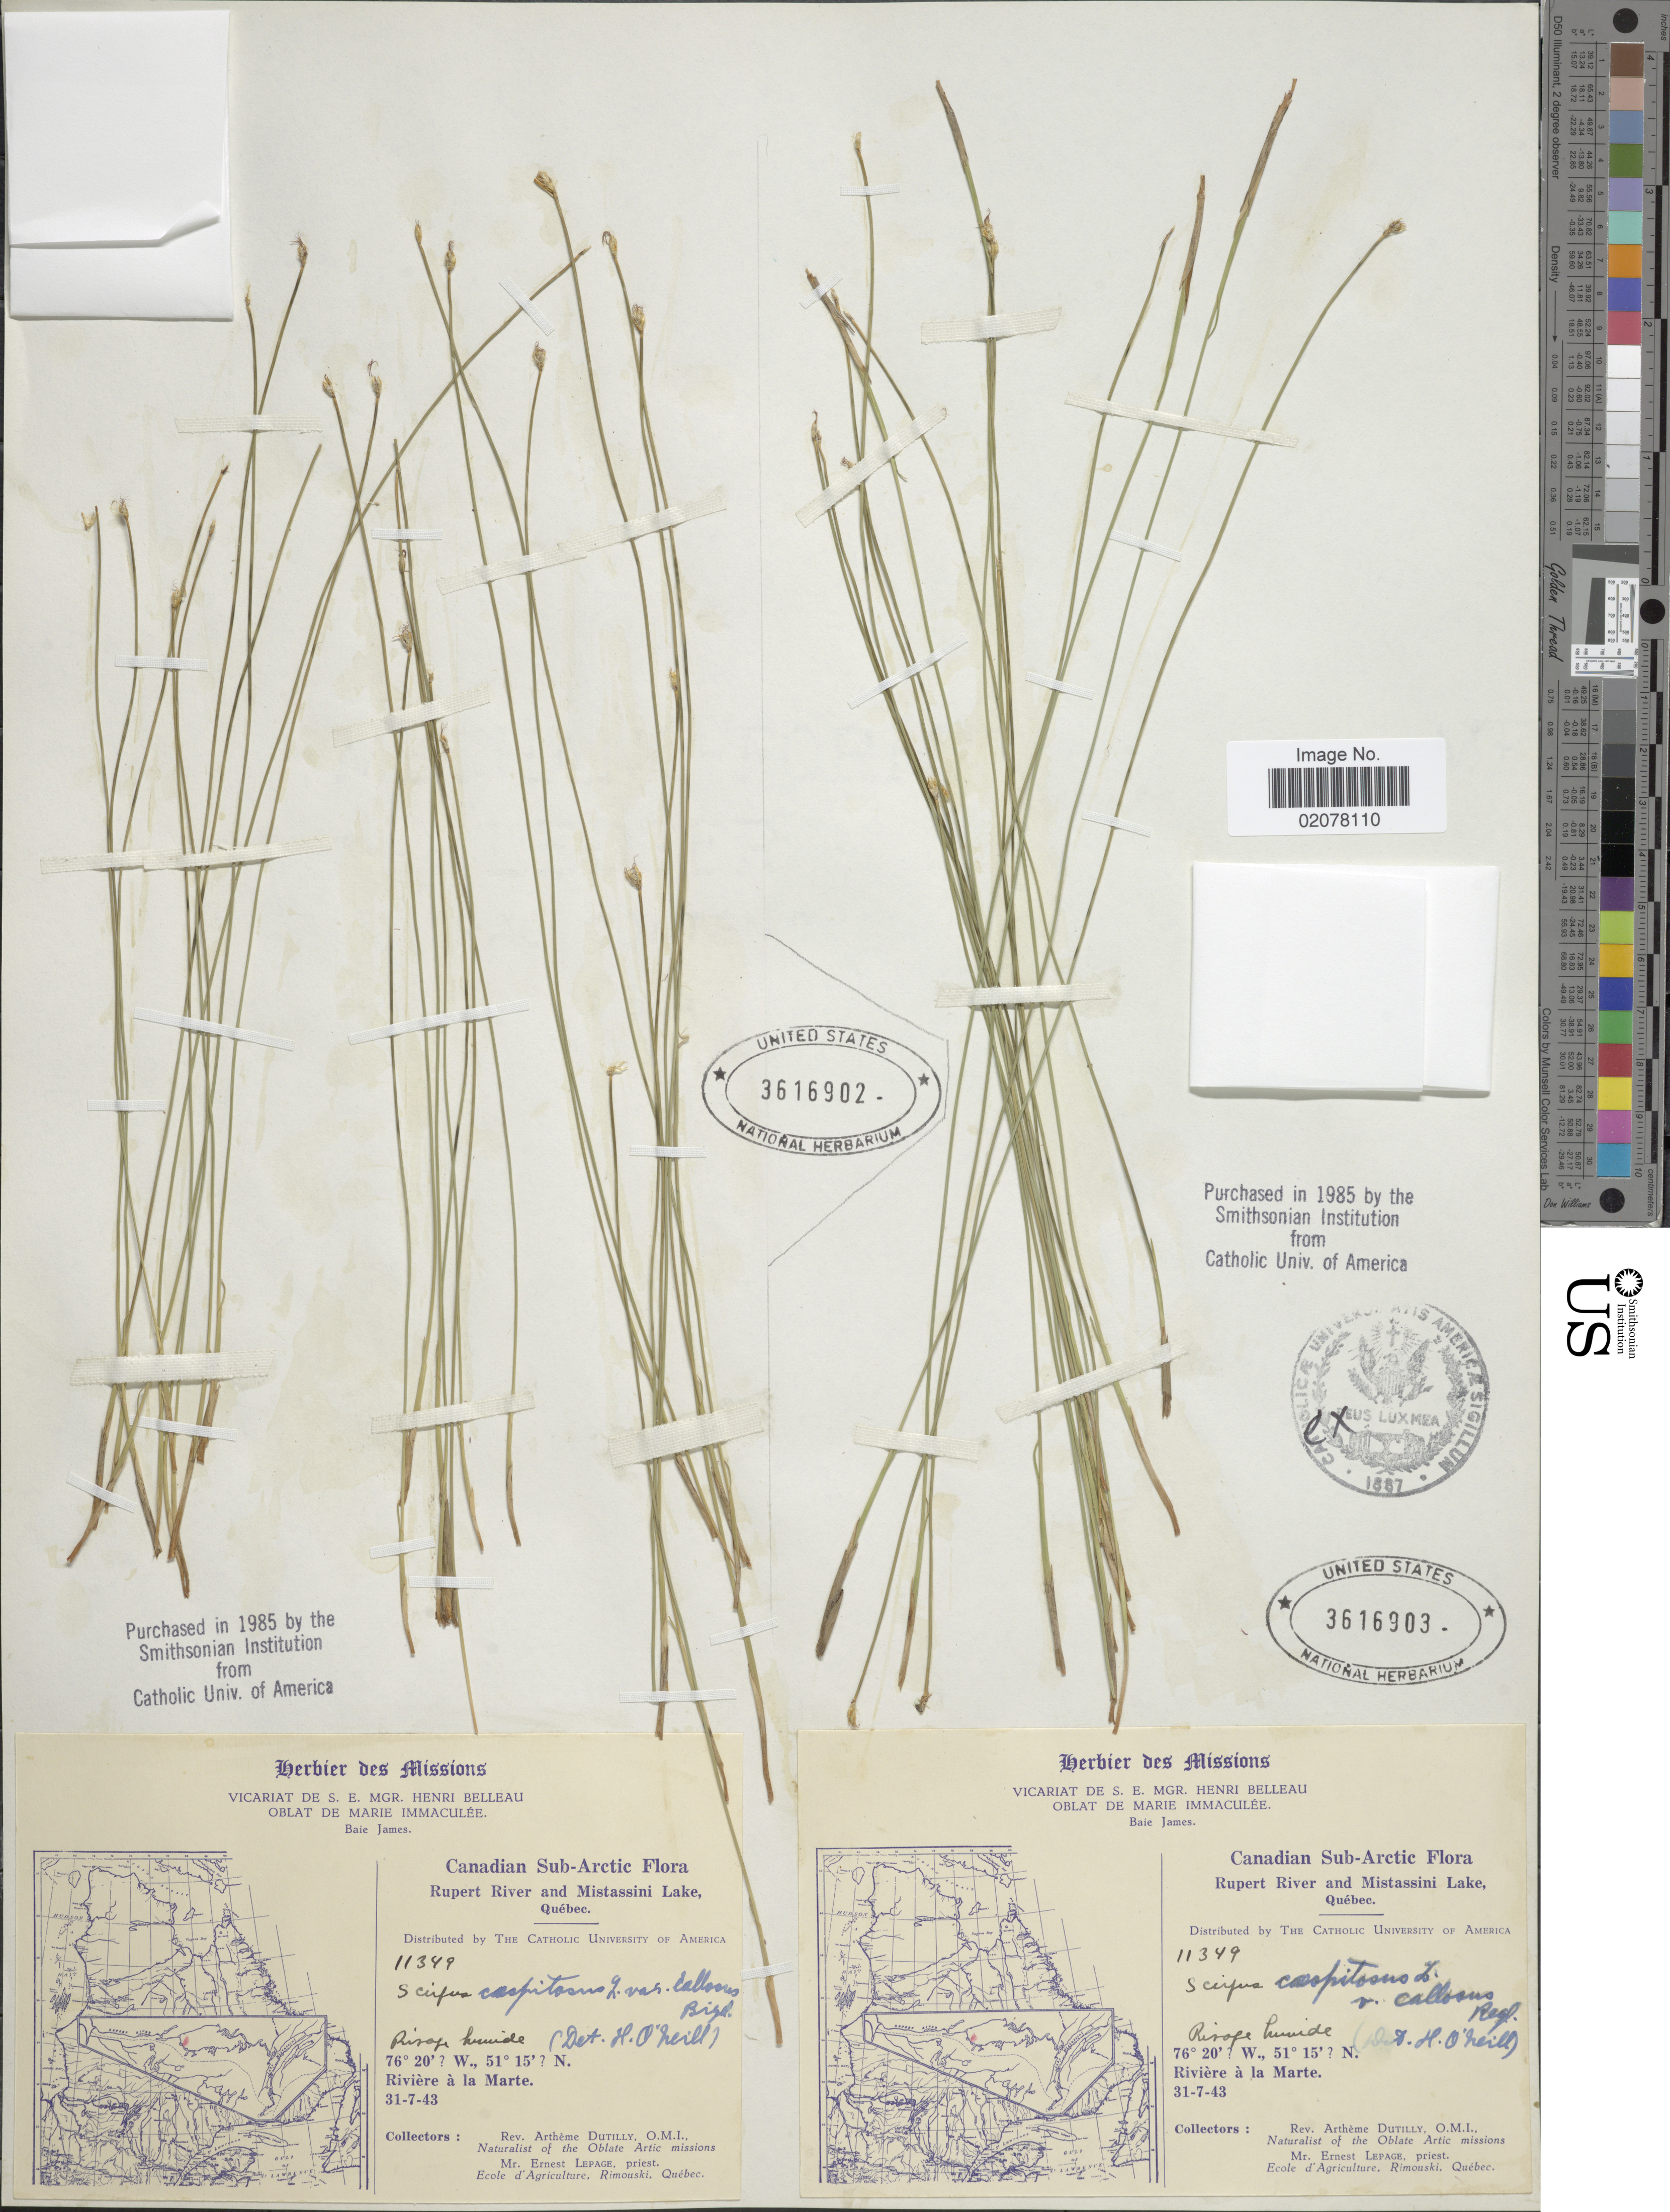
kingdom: Plantae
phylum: Tracheophyta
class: Liliopsida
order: Poales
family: Cyperaceae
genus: Trichophorum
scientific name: Trichophorum cespitosum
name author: (L.) Hartm.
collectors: A. Dutilly & E. Lepage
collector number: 11349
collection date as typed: Transcribed d/m/y: 31/7/43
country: Canada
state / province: Quebec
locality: Canadian Sub-Arctic. Rupert River and Mistassini Lake, Québec. Rivière à la Marte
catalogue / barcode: US 3616902